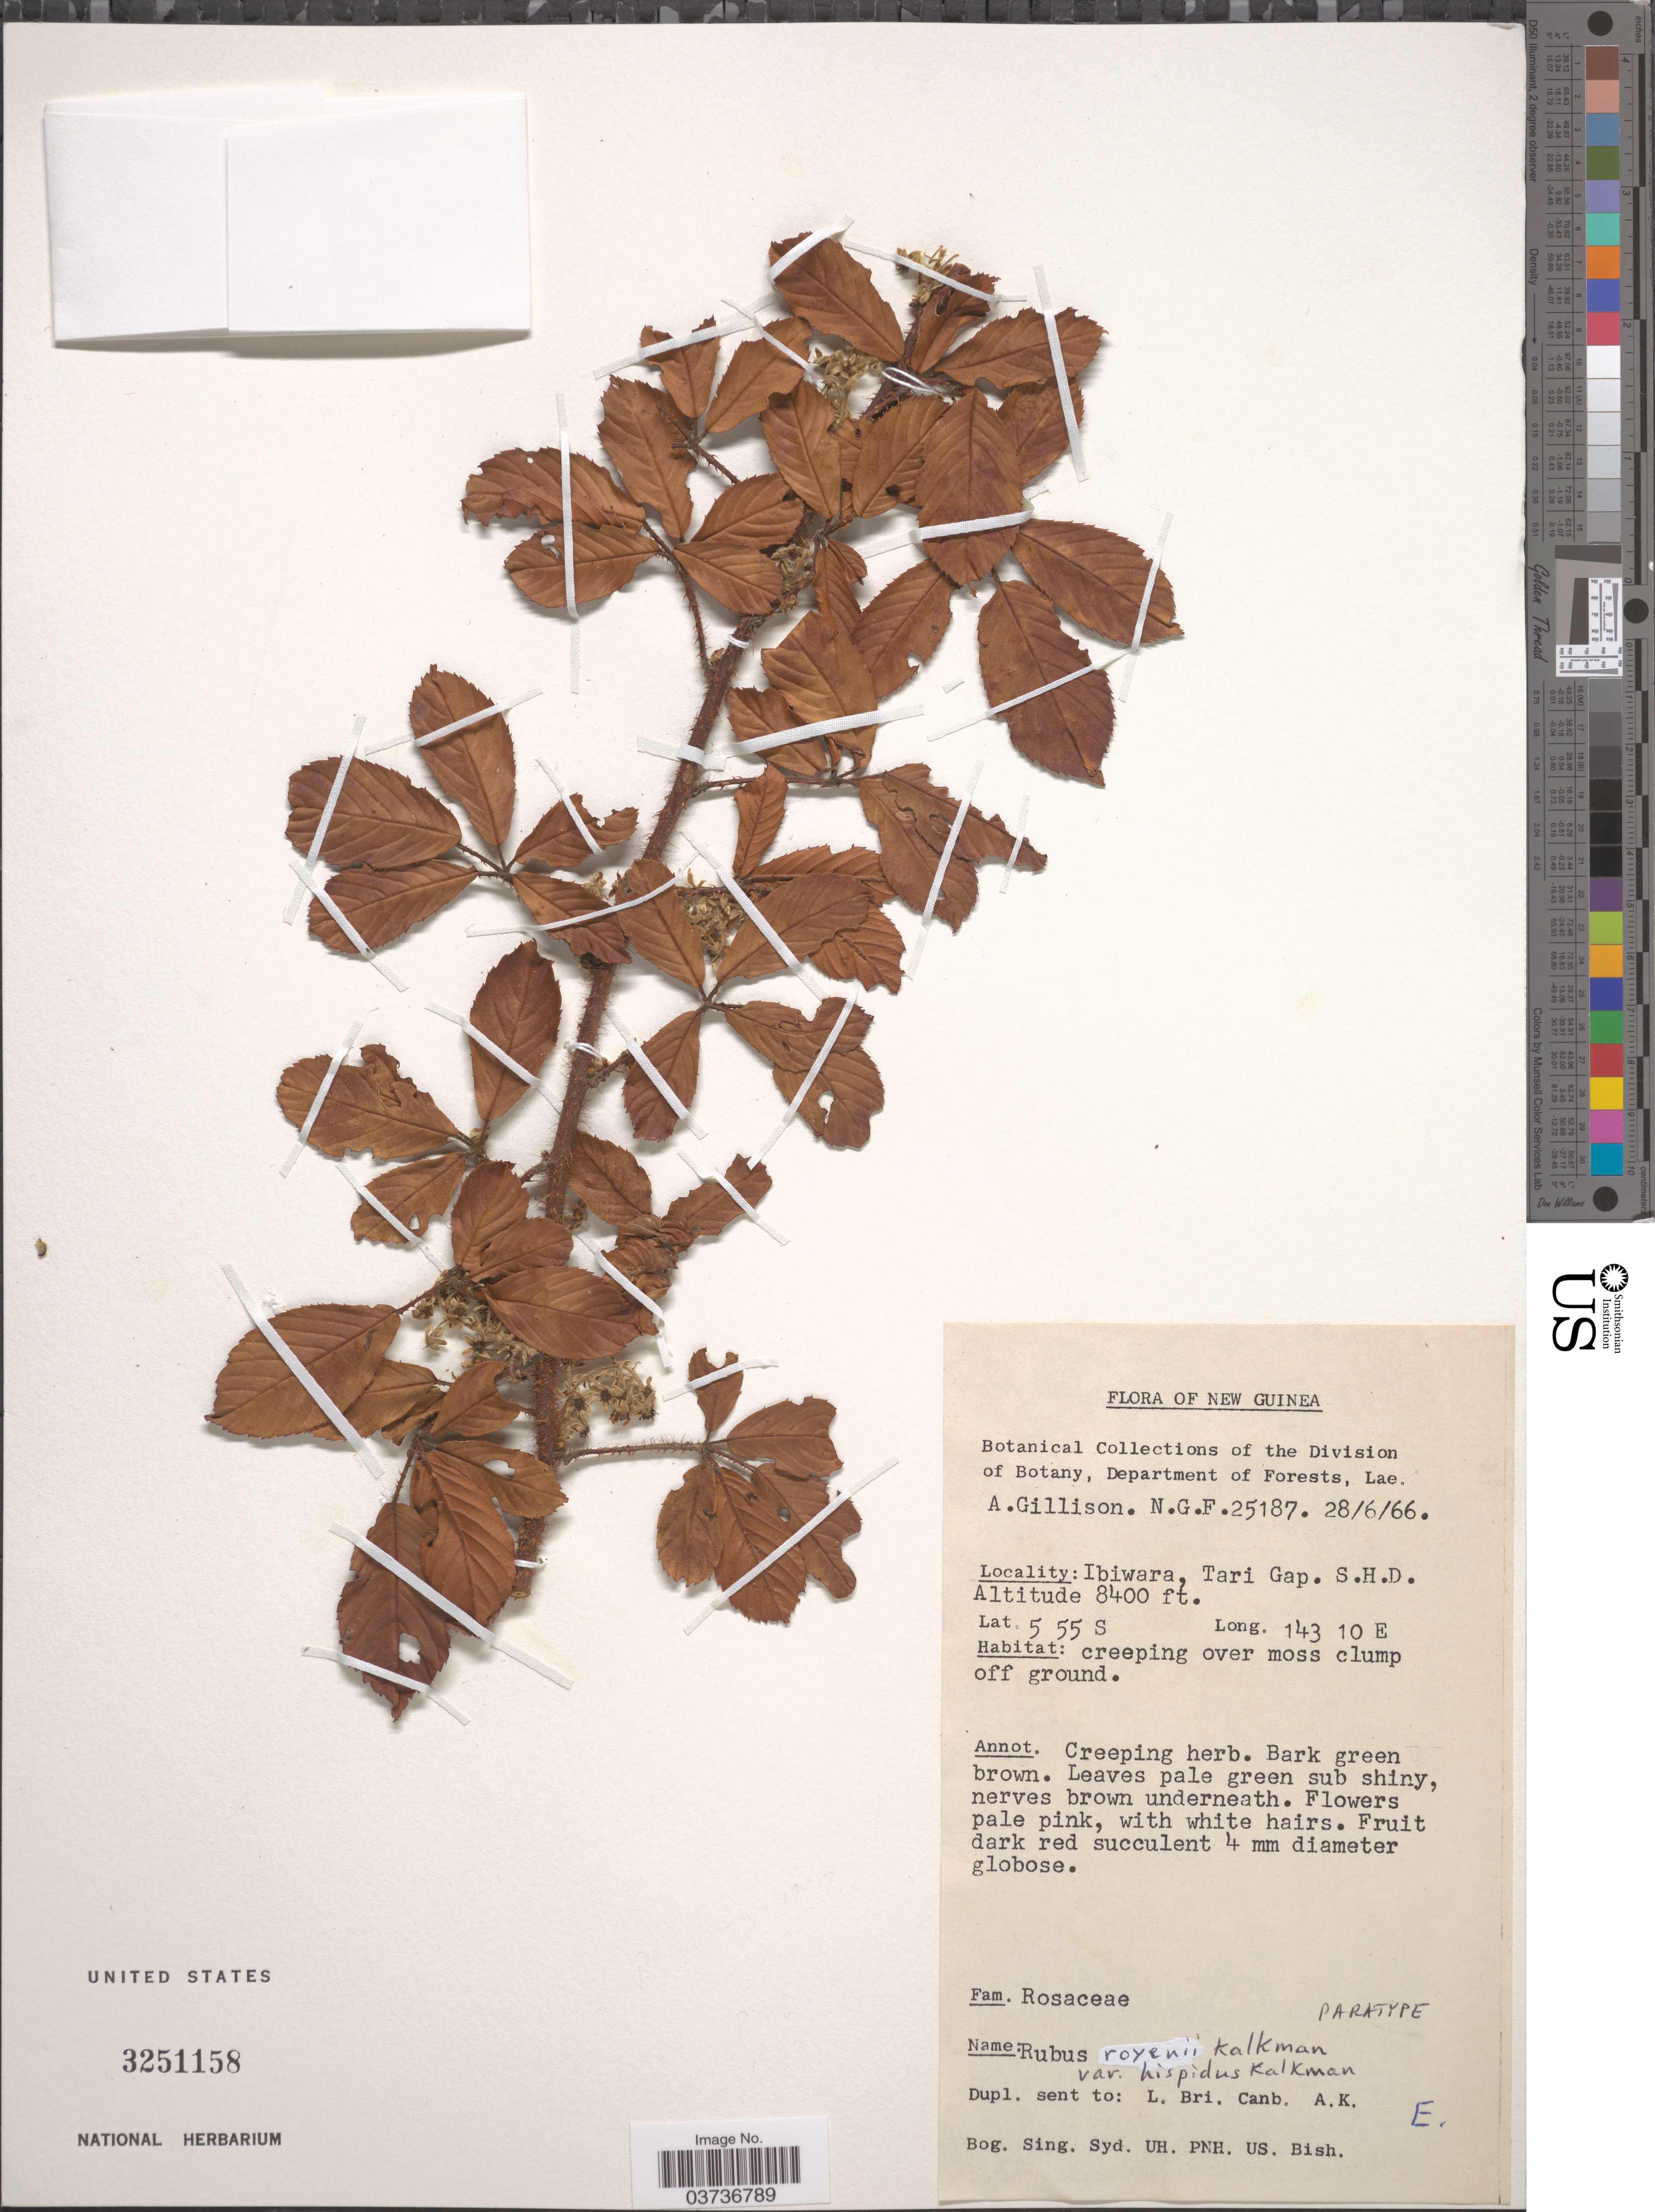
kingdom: Plantae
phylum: Tracheophyta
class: Magnoliopsida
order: Rosales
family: Rosaceae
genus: Rubus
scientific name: Rubus royenii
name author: Kalkman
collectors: A. Gillison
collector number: NGF25187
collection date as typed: Transcribed d/m/y: 28/6/66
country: Papua New Guinea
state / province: Southern Highlands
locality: New Guinea. Ibiwara, Tari Gap. S.H.D.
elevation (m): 2560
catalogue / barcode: US 3251158